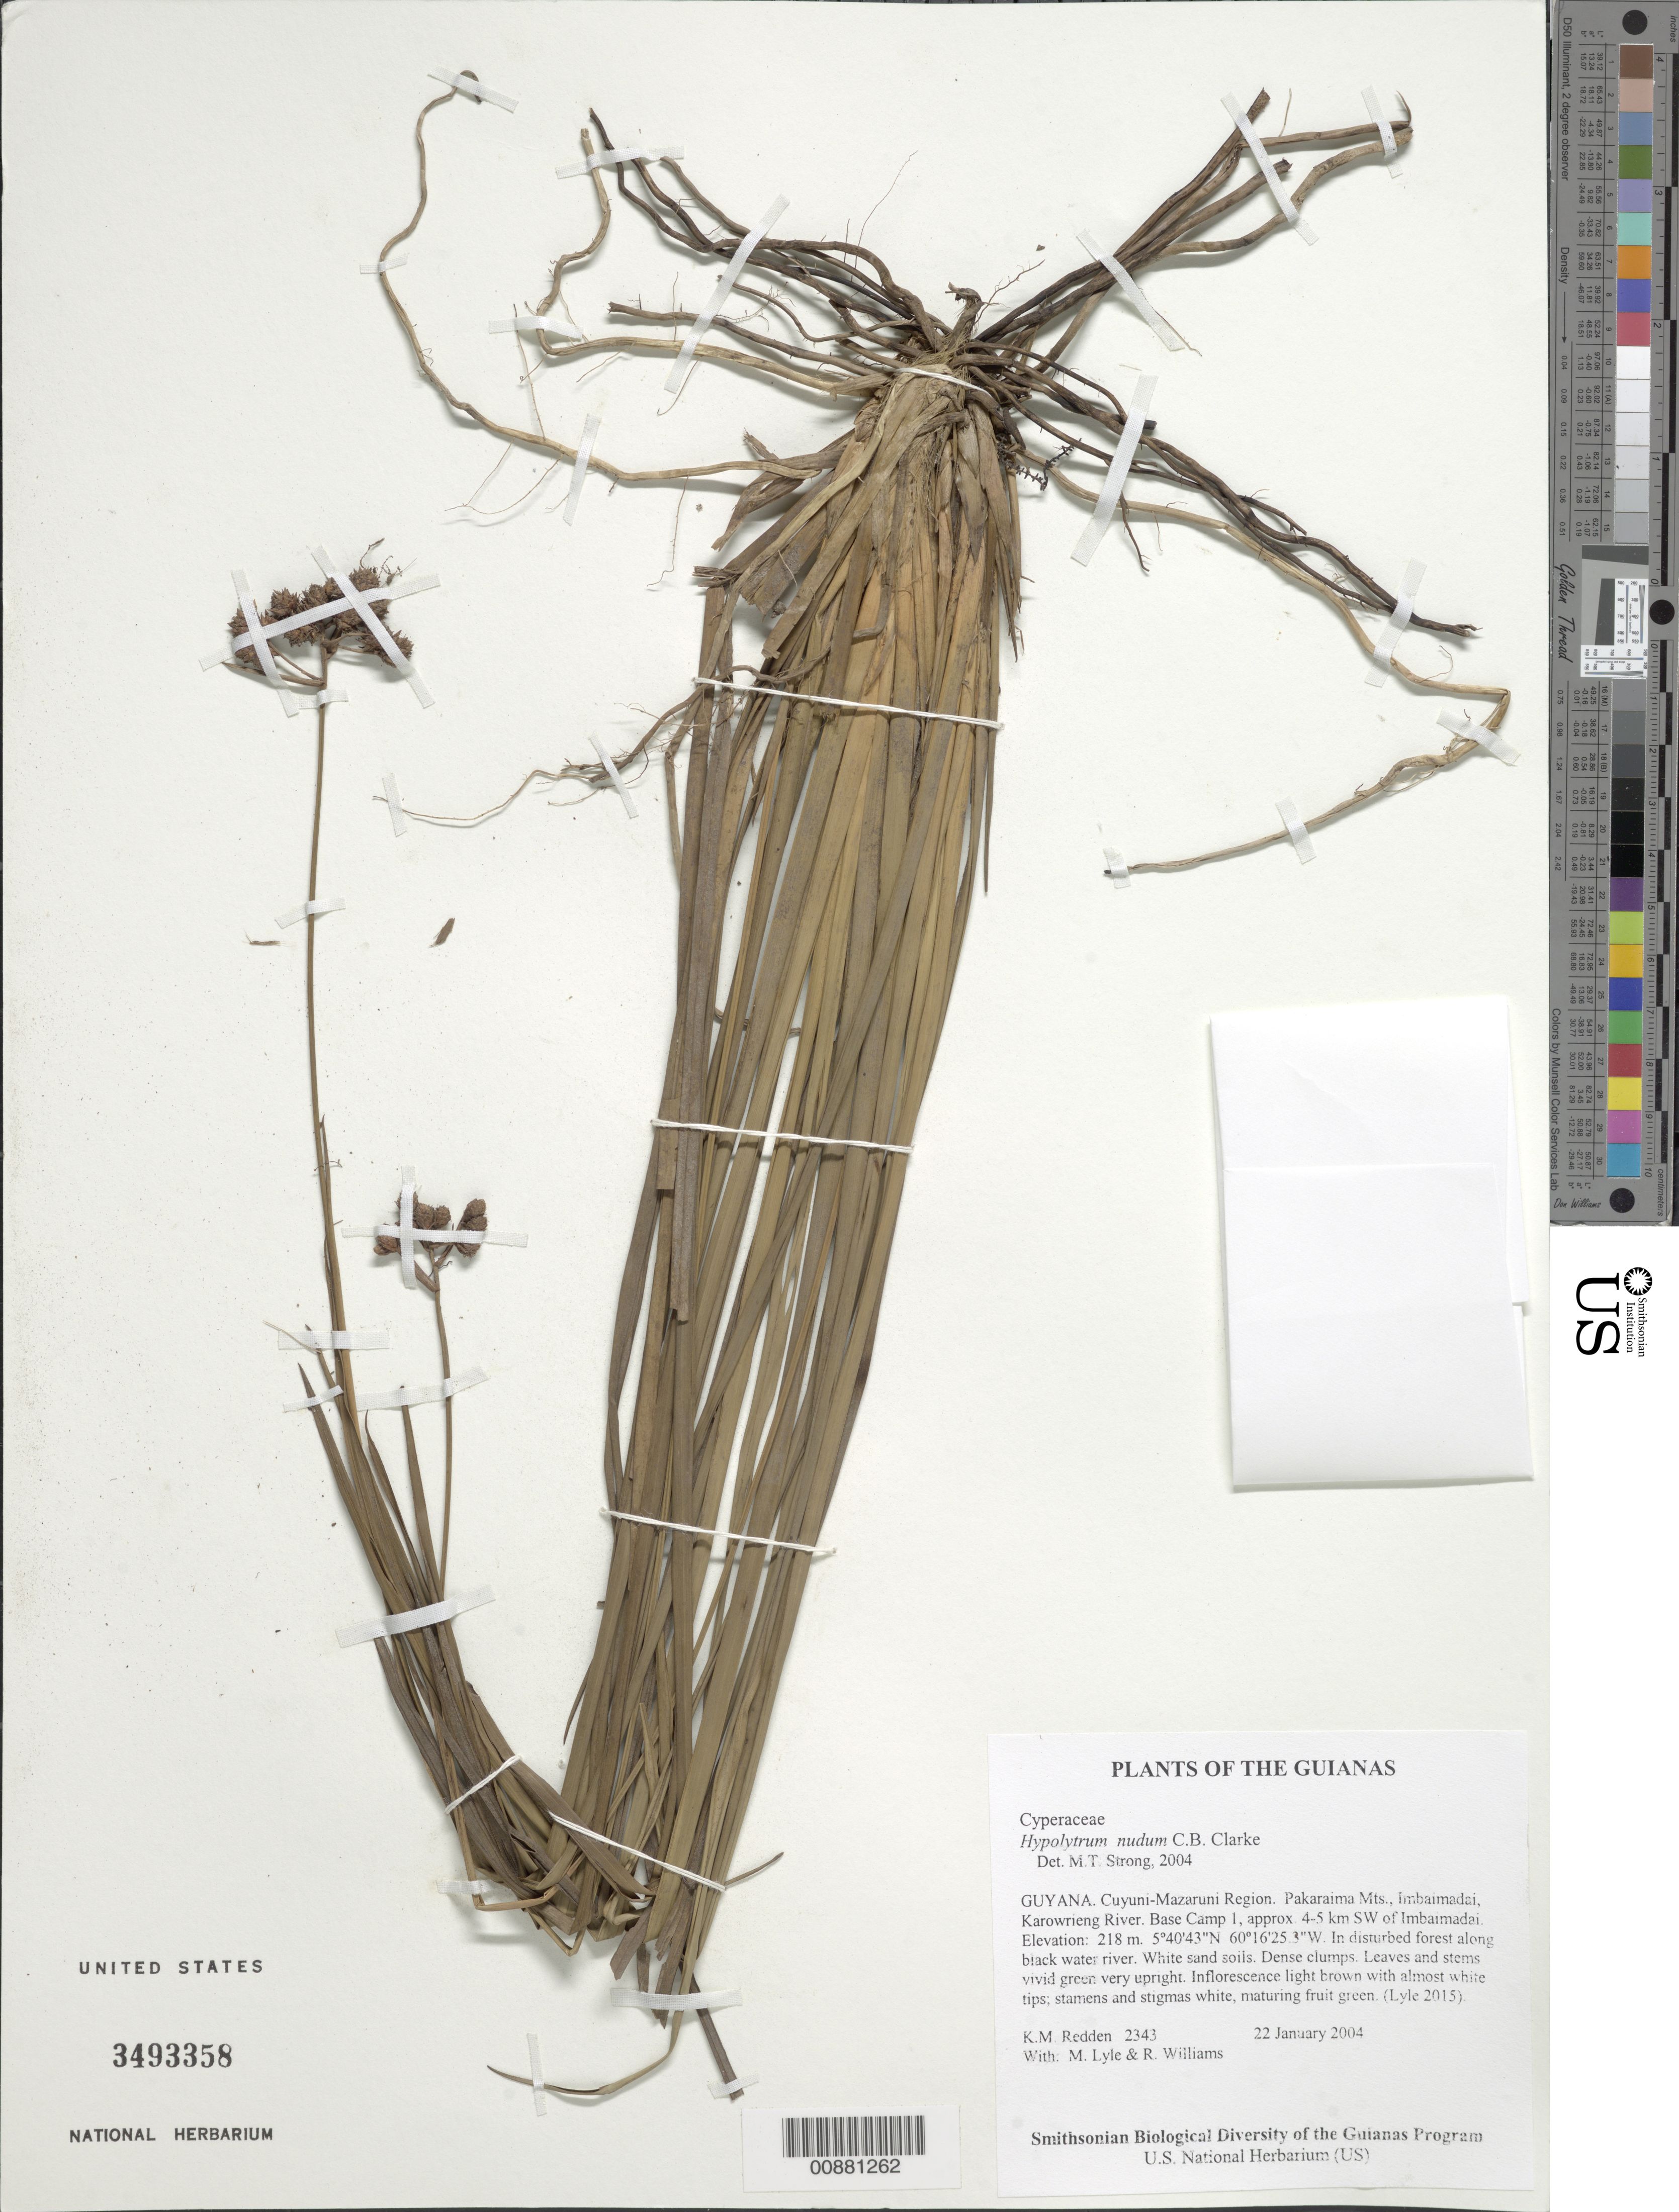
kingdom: Plantae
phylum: Tracheophyta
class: Liliopsida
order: Poales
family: Cyperaceae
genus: Hypolytrum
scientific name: Hypolytrum nudum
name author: C.B. Clarke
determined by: Strong, M. T., (US), Smithsonian Institution - National Museum of Natural History (UNITED STATES)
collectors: K. M. Redden, M. Lyle & R. Williams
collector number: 2343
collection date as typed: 22 January 2004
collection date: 2004-01-22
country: Guyana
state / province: Cuyuni-Mazaruni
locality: Pakaraima Mts., Imbaimadai, Karowrieng River. Base Camp 1, approx. 4-5 km SW of Imbaimadai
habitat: In disturbed forest along black water river. White sand soils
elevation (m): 218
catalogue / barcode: US 3493358